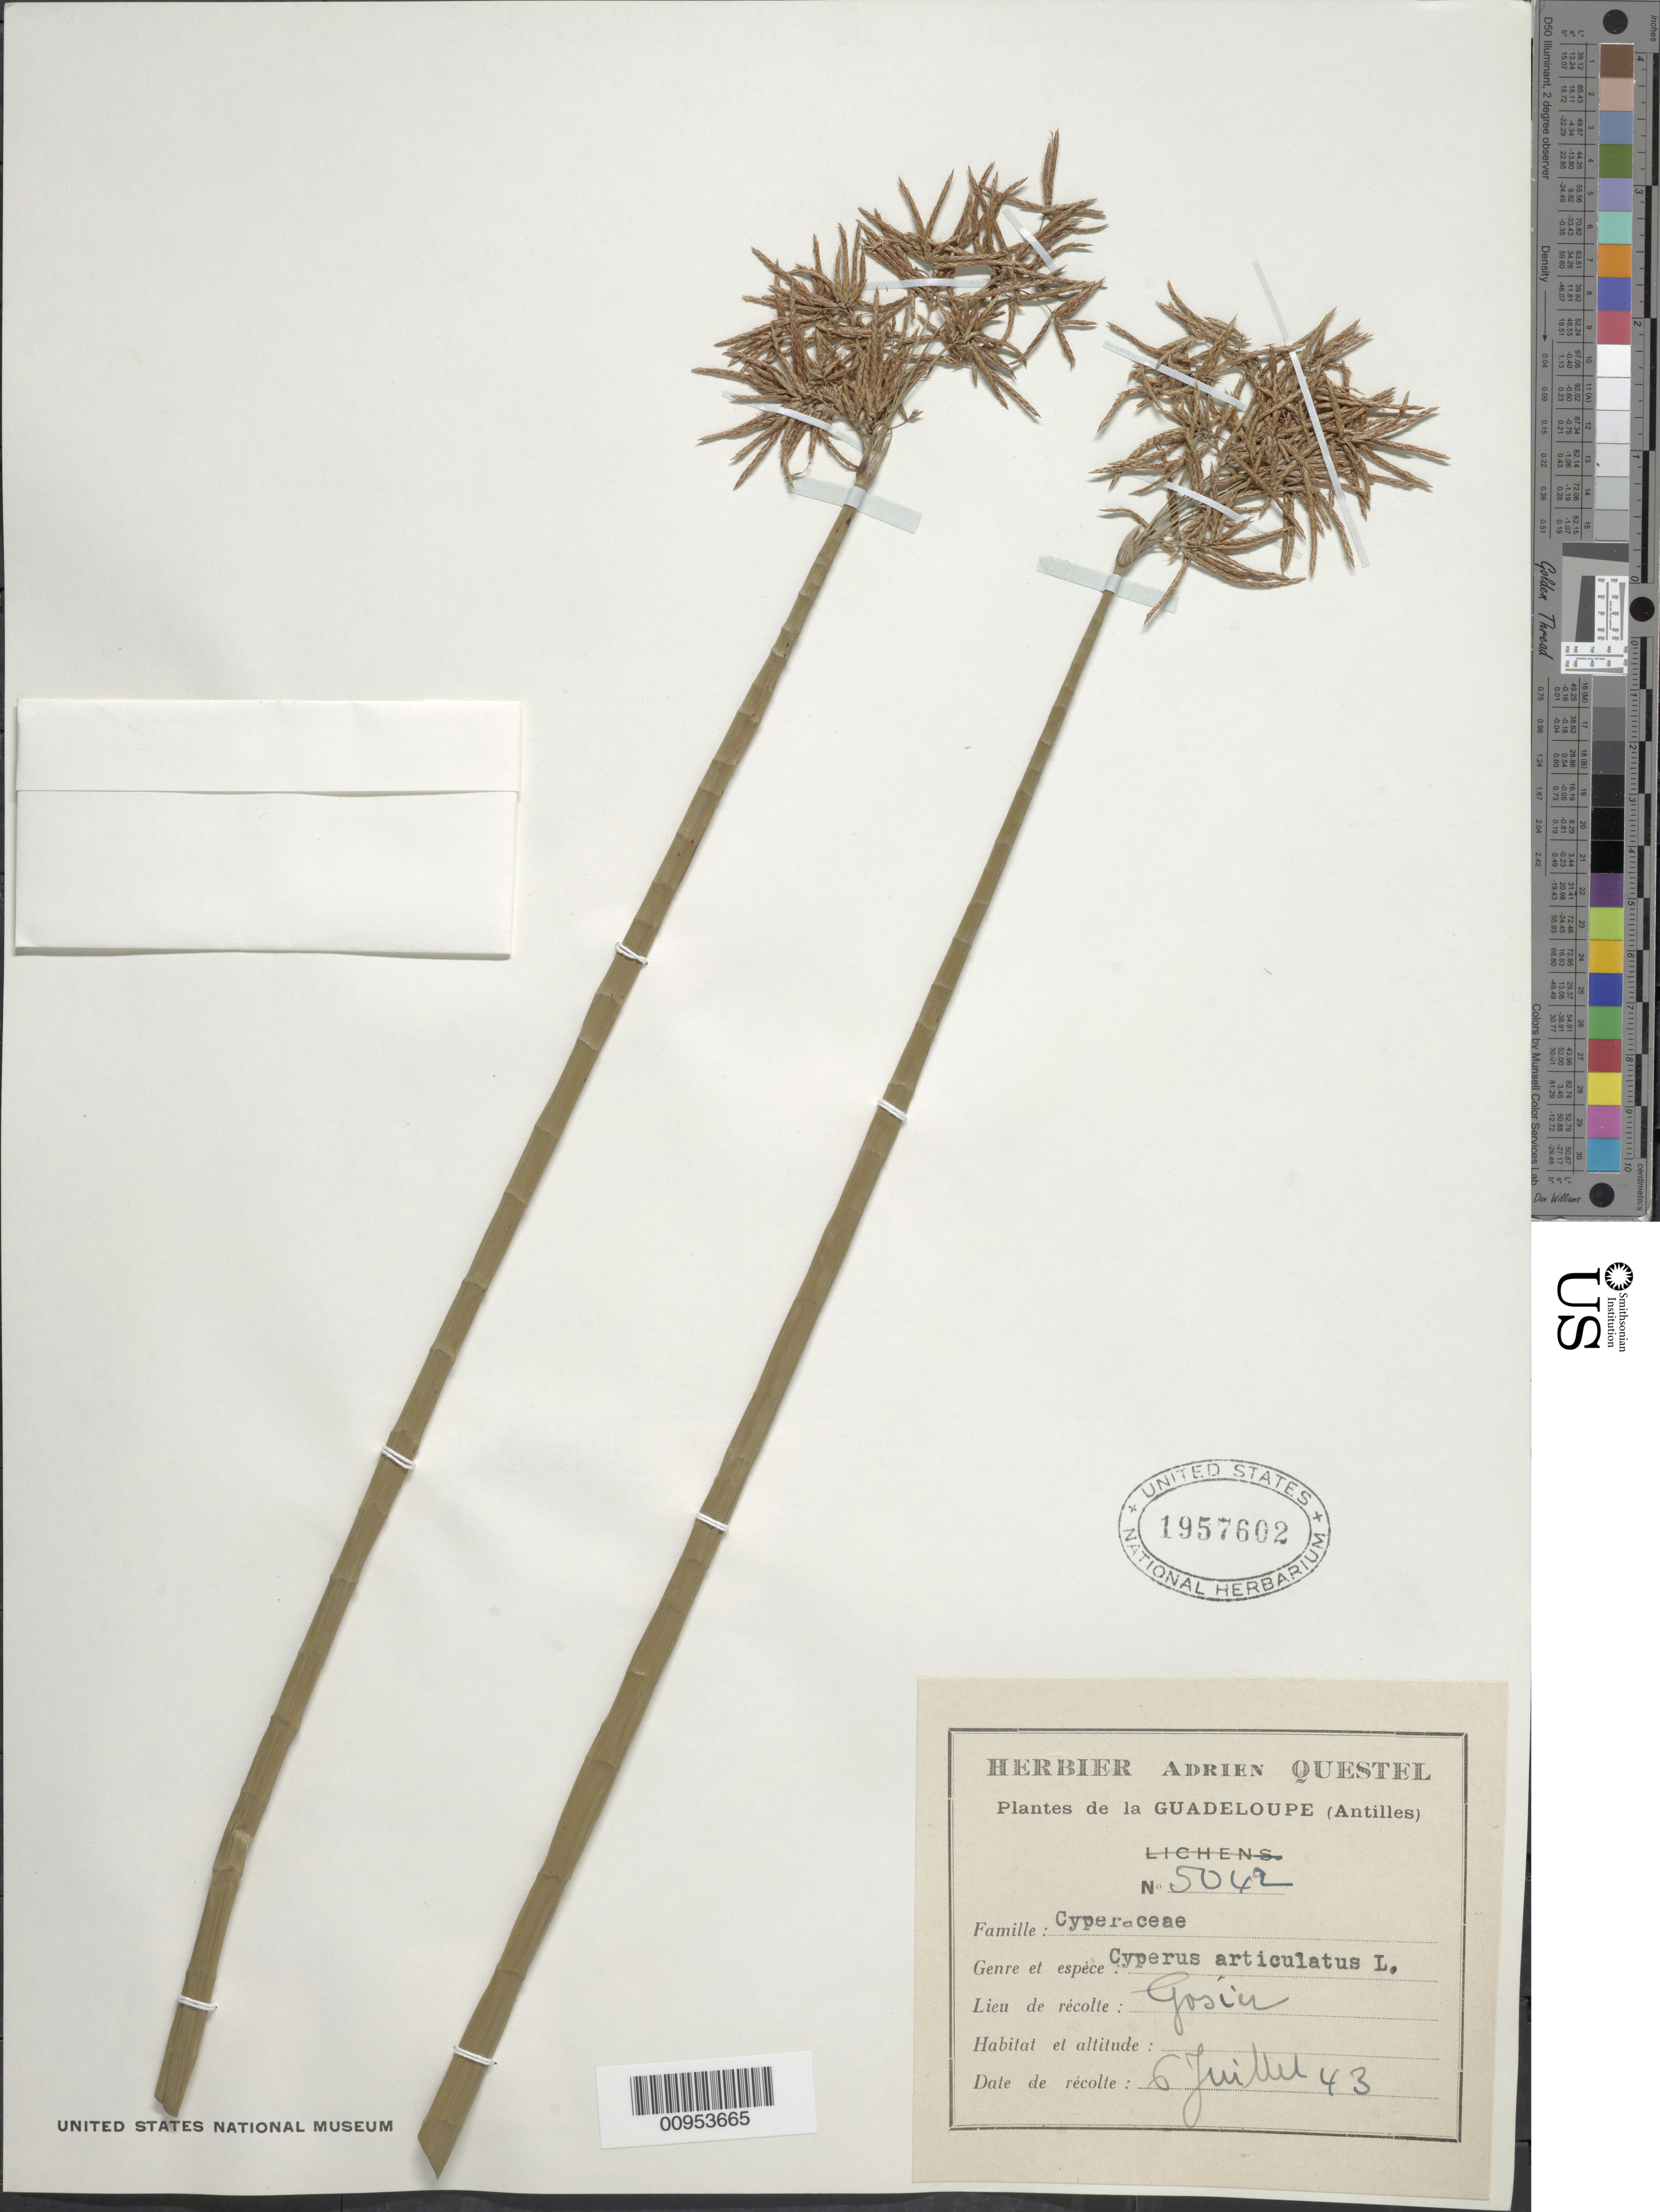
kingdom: Plantae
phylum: Tracheophyta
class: Liliopsida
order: Poales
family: Cyperaceae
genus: Cyperus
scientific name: Cyperus articulatus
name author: L.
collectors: A. Questel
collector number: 5042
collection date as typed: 06 Jul 1943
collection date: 1943-07-06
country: Guadeloupe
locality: Gosier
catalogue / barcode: US 1957602